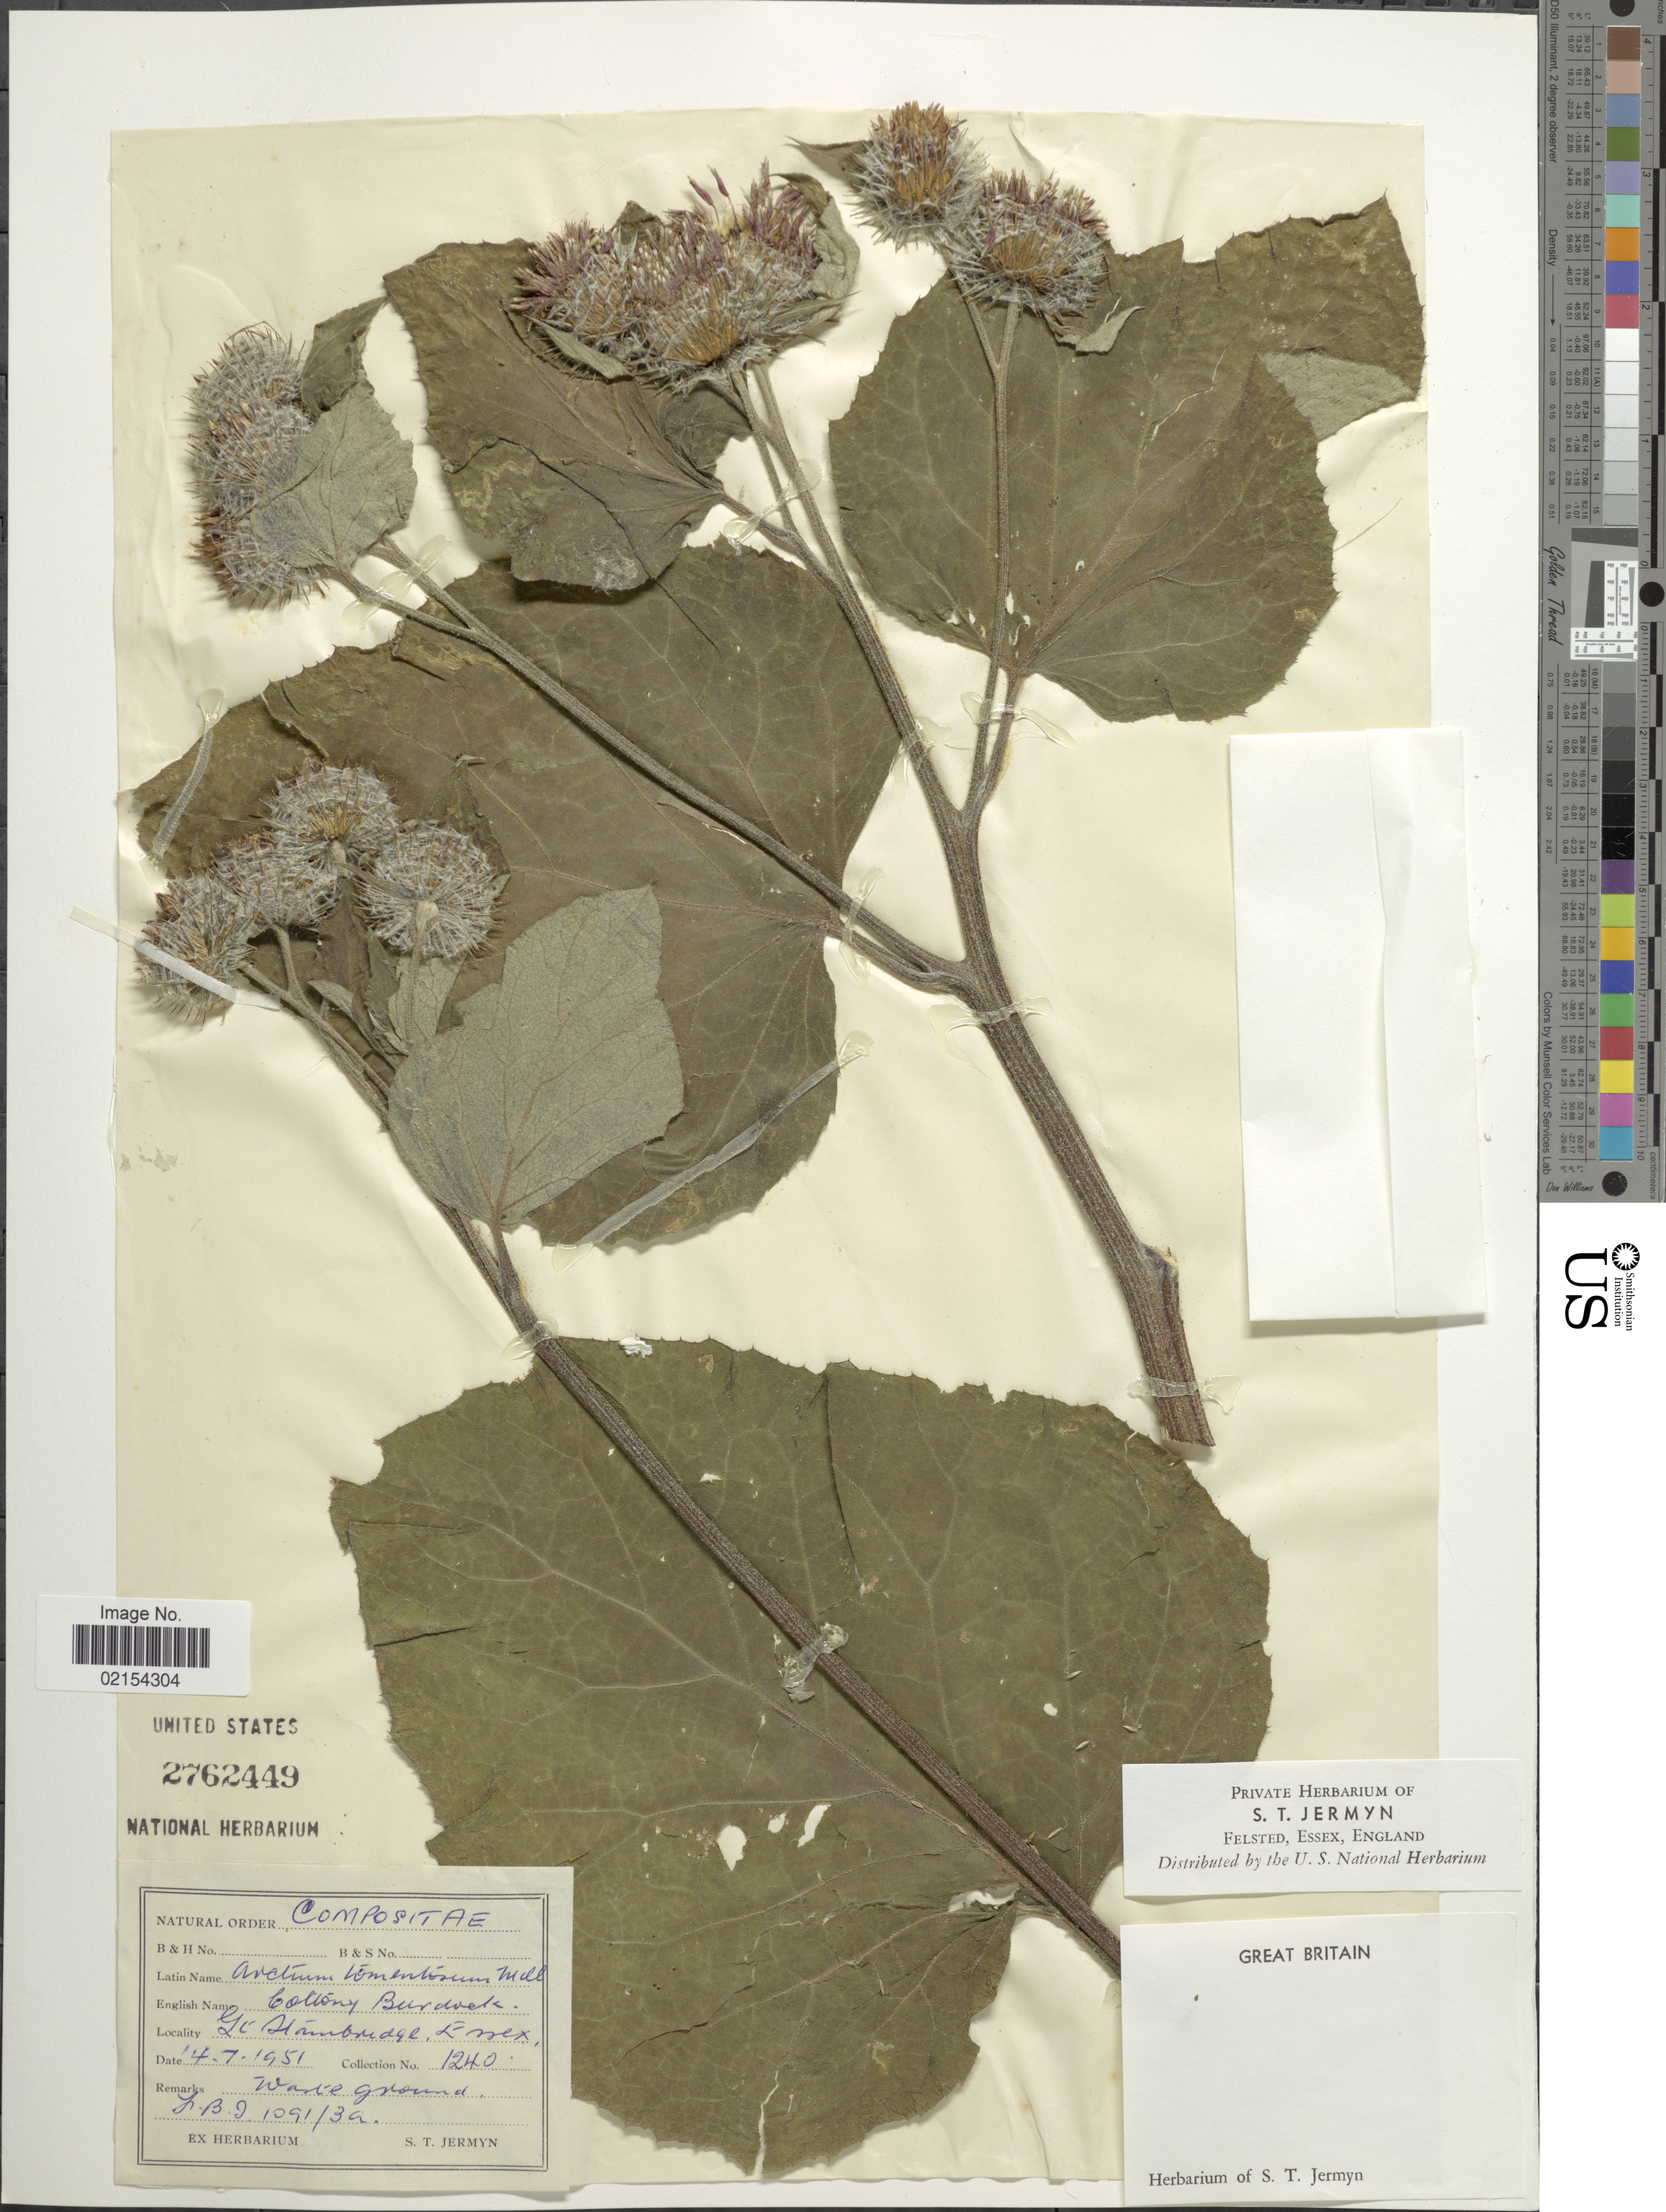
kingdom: Plantae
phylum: Tracheophyta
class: Magnoliopsida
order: Asterales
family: Asteraceae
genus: Arctium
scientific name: Arctium tomentosum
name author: Mill.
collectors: S. Jermyn (herbarium)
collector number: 1240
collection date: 1951-07-14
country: United Kingdom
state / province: England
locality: Great Britain. Bottoms Burdock Gt. Steinbridge, Essex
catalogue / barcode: US 2762449